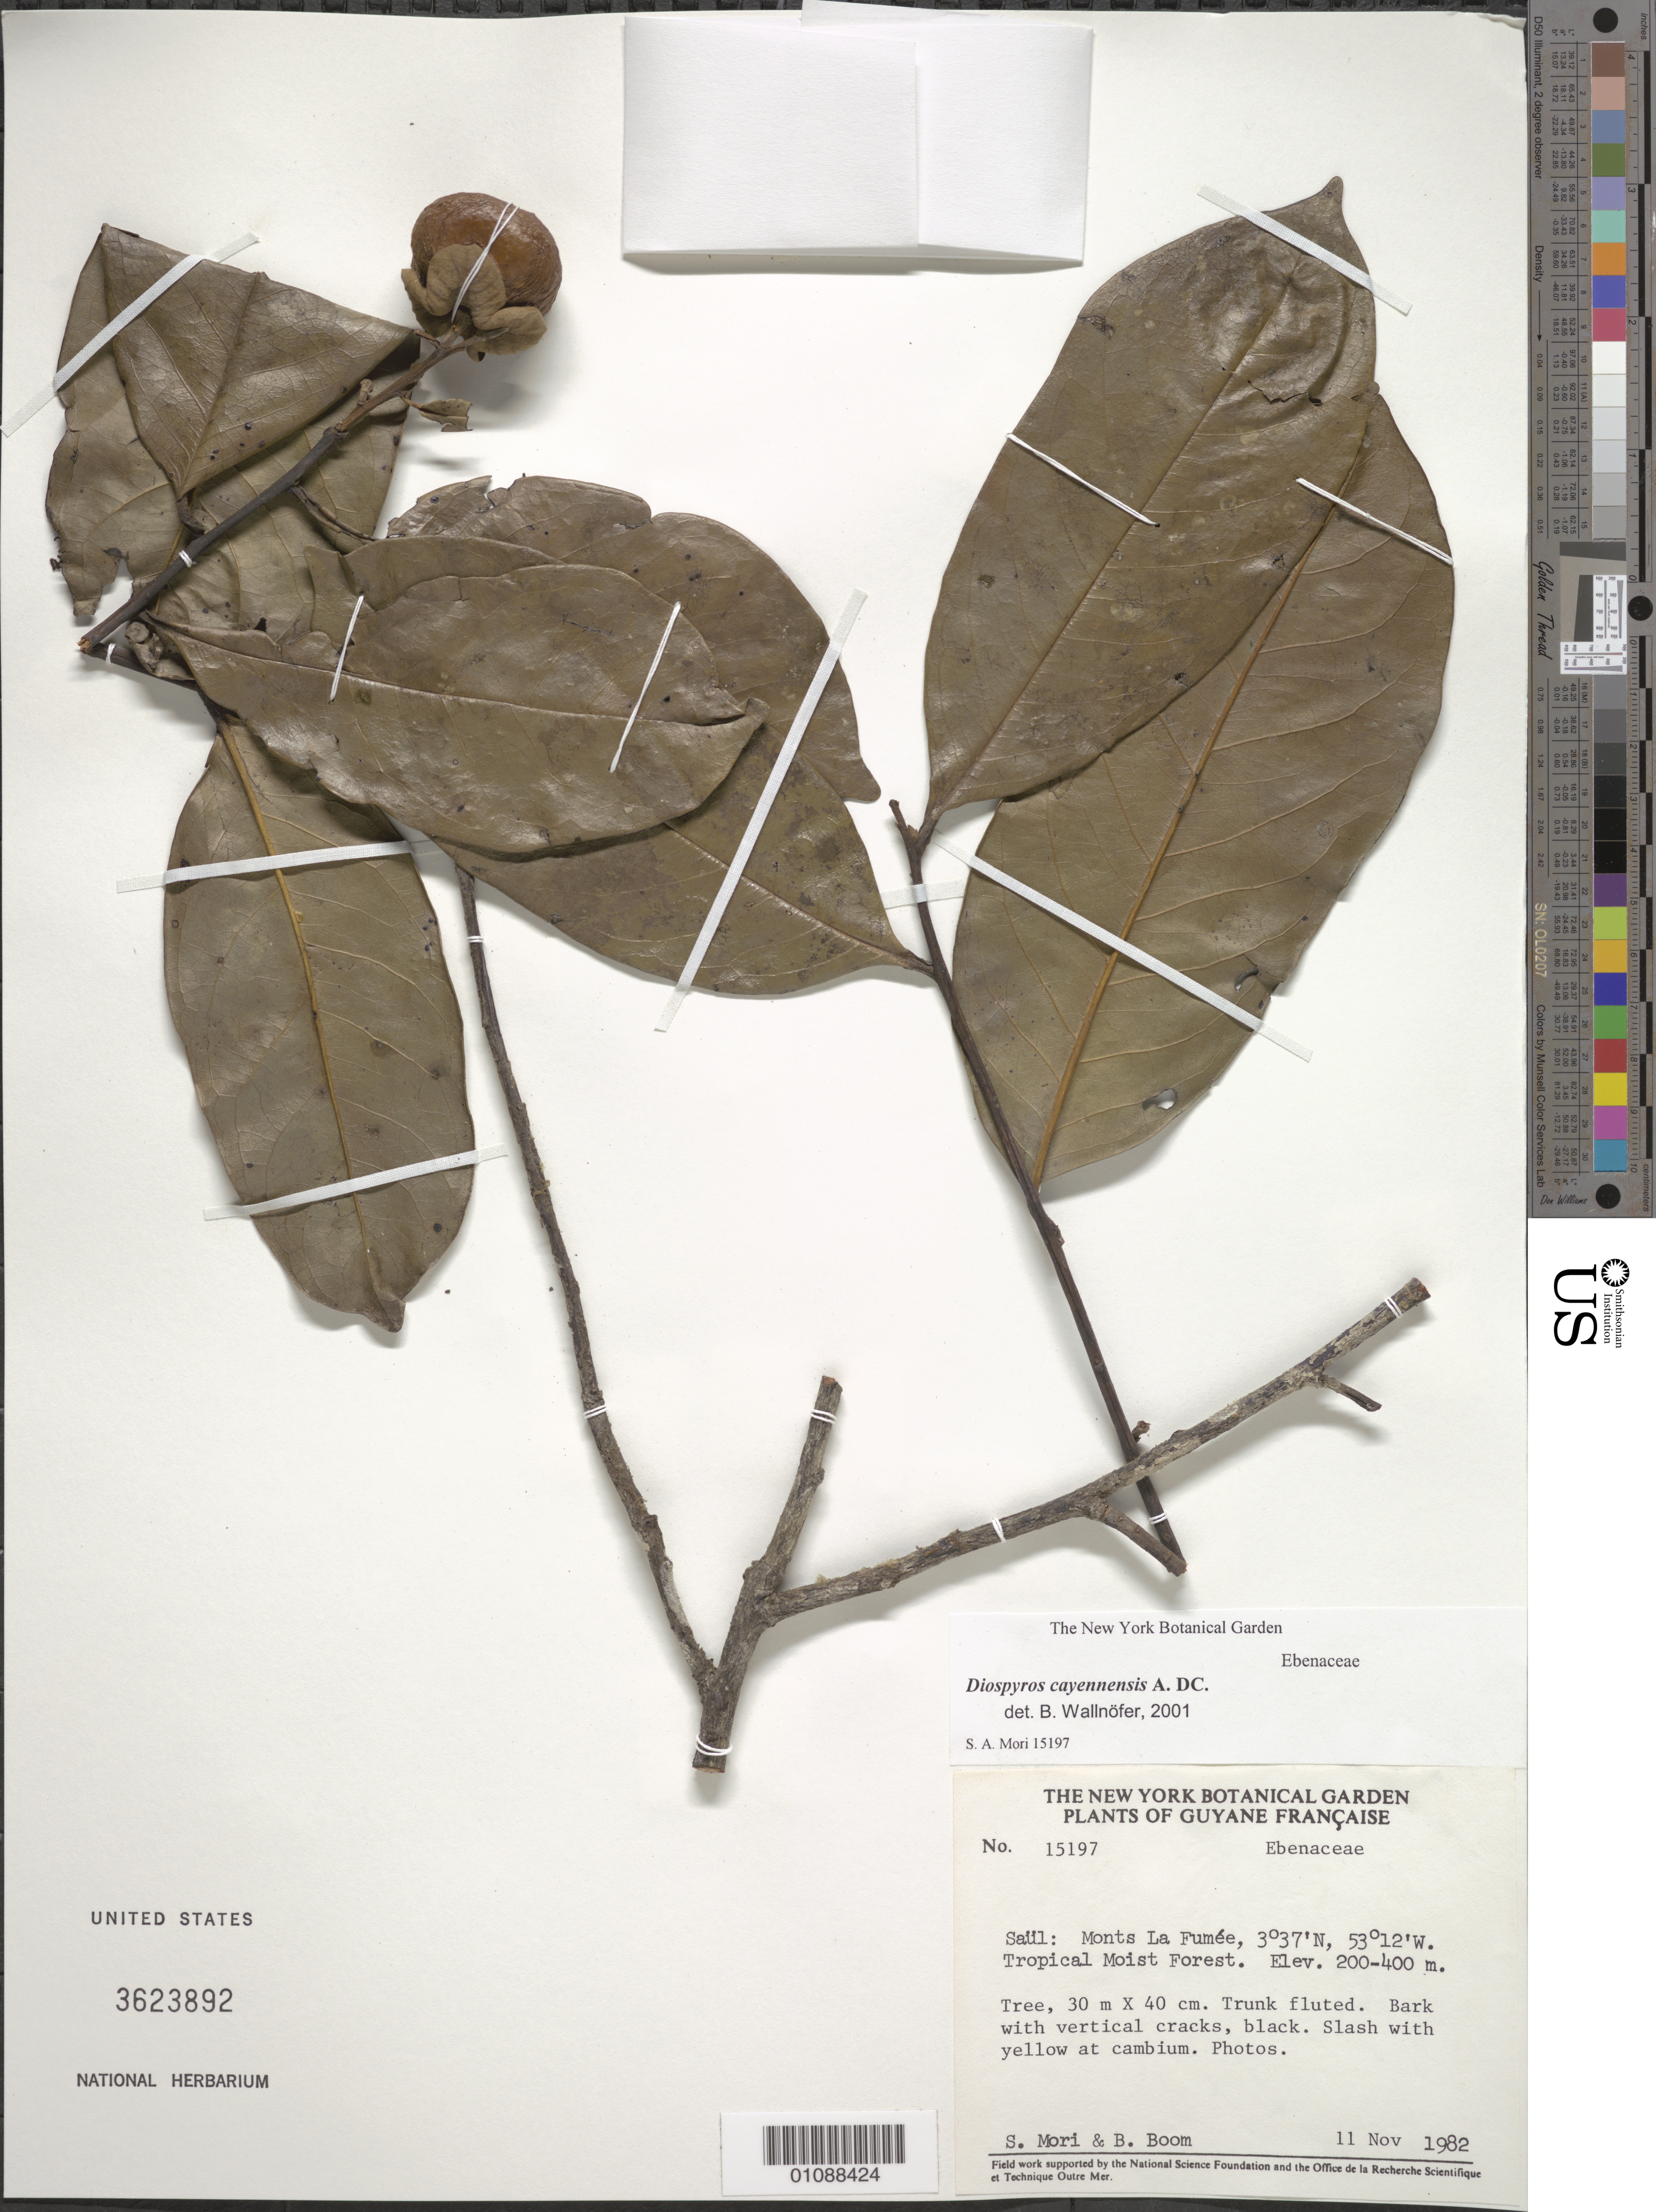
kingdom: Plantae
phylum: Tracheophyta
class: Magnoliopsida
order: Ericales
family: Ebenaceae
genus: Diospyros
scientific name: Diospyros cayennensis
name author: A. DC.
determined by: Wallnöfer, B.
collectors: S. Mori & B. M. Boom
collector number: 15197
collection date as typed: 11-Nov-82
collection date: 1982-11-11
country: French Guiana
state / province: Saint-Laurent-du-Maroni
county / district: Saül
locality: Saül, Monts La Fumée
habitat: Tropical moist forest.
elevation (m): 200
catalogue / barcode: US 3623892